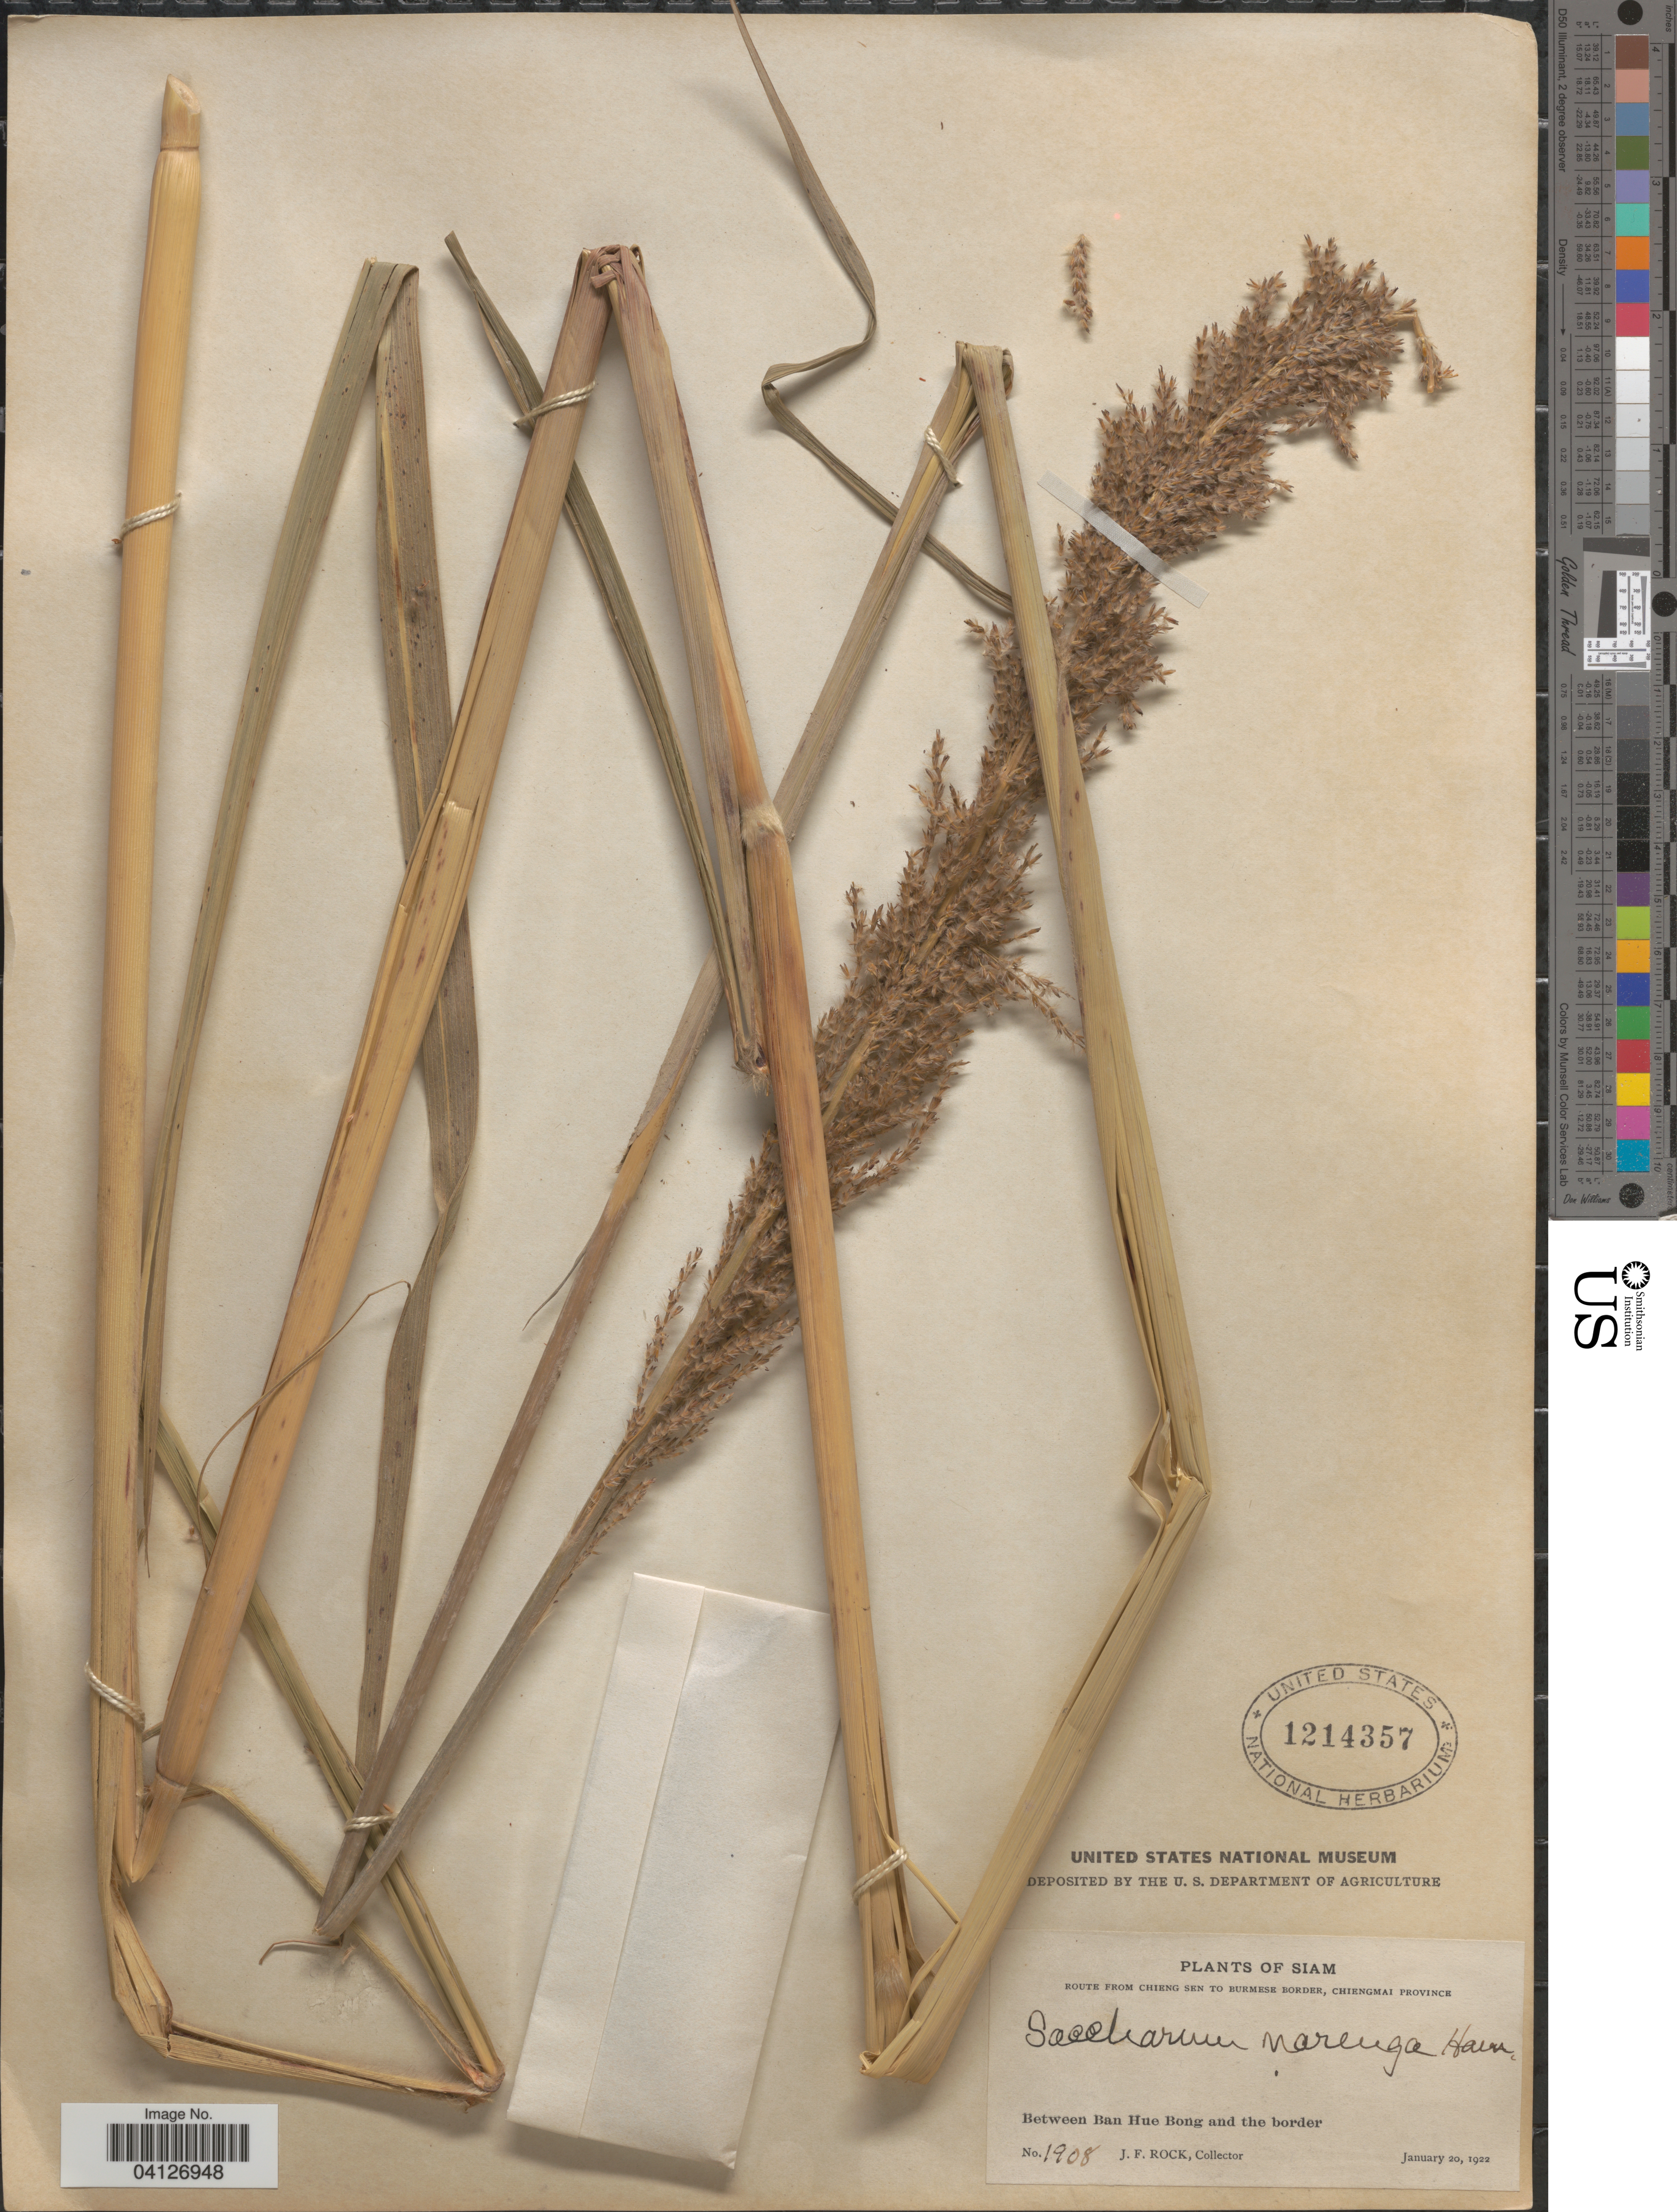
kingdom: Plantae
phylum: Tracheophyta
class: Liliopsida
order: Poales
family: Poaceae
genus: Saccharum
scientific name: Saccharum narenga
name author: (Nees ex Steud.) Hack.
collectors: J. Rock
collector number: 1908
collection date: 1922-01-20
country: Thailand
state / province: Chiang Mai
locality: Siam. Route from Chieng Sen to Burmese Border, Chiengmai Province. Between Ban Hue Bong and the border.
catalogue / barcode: US 1214357